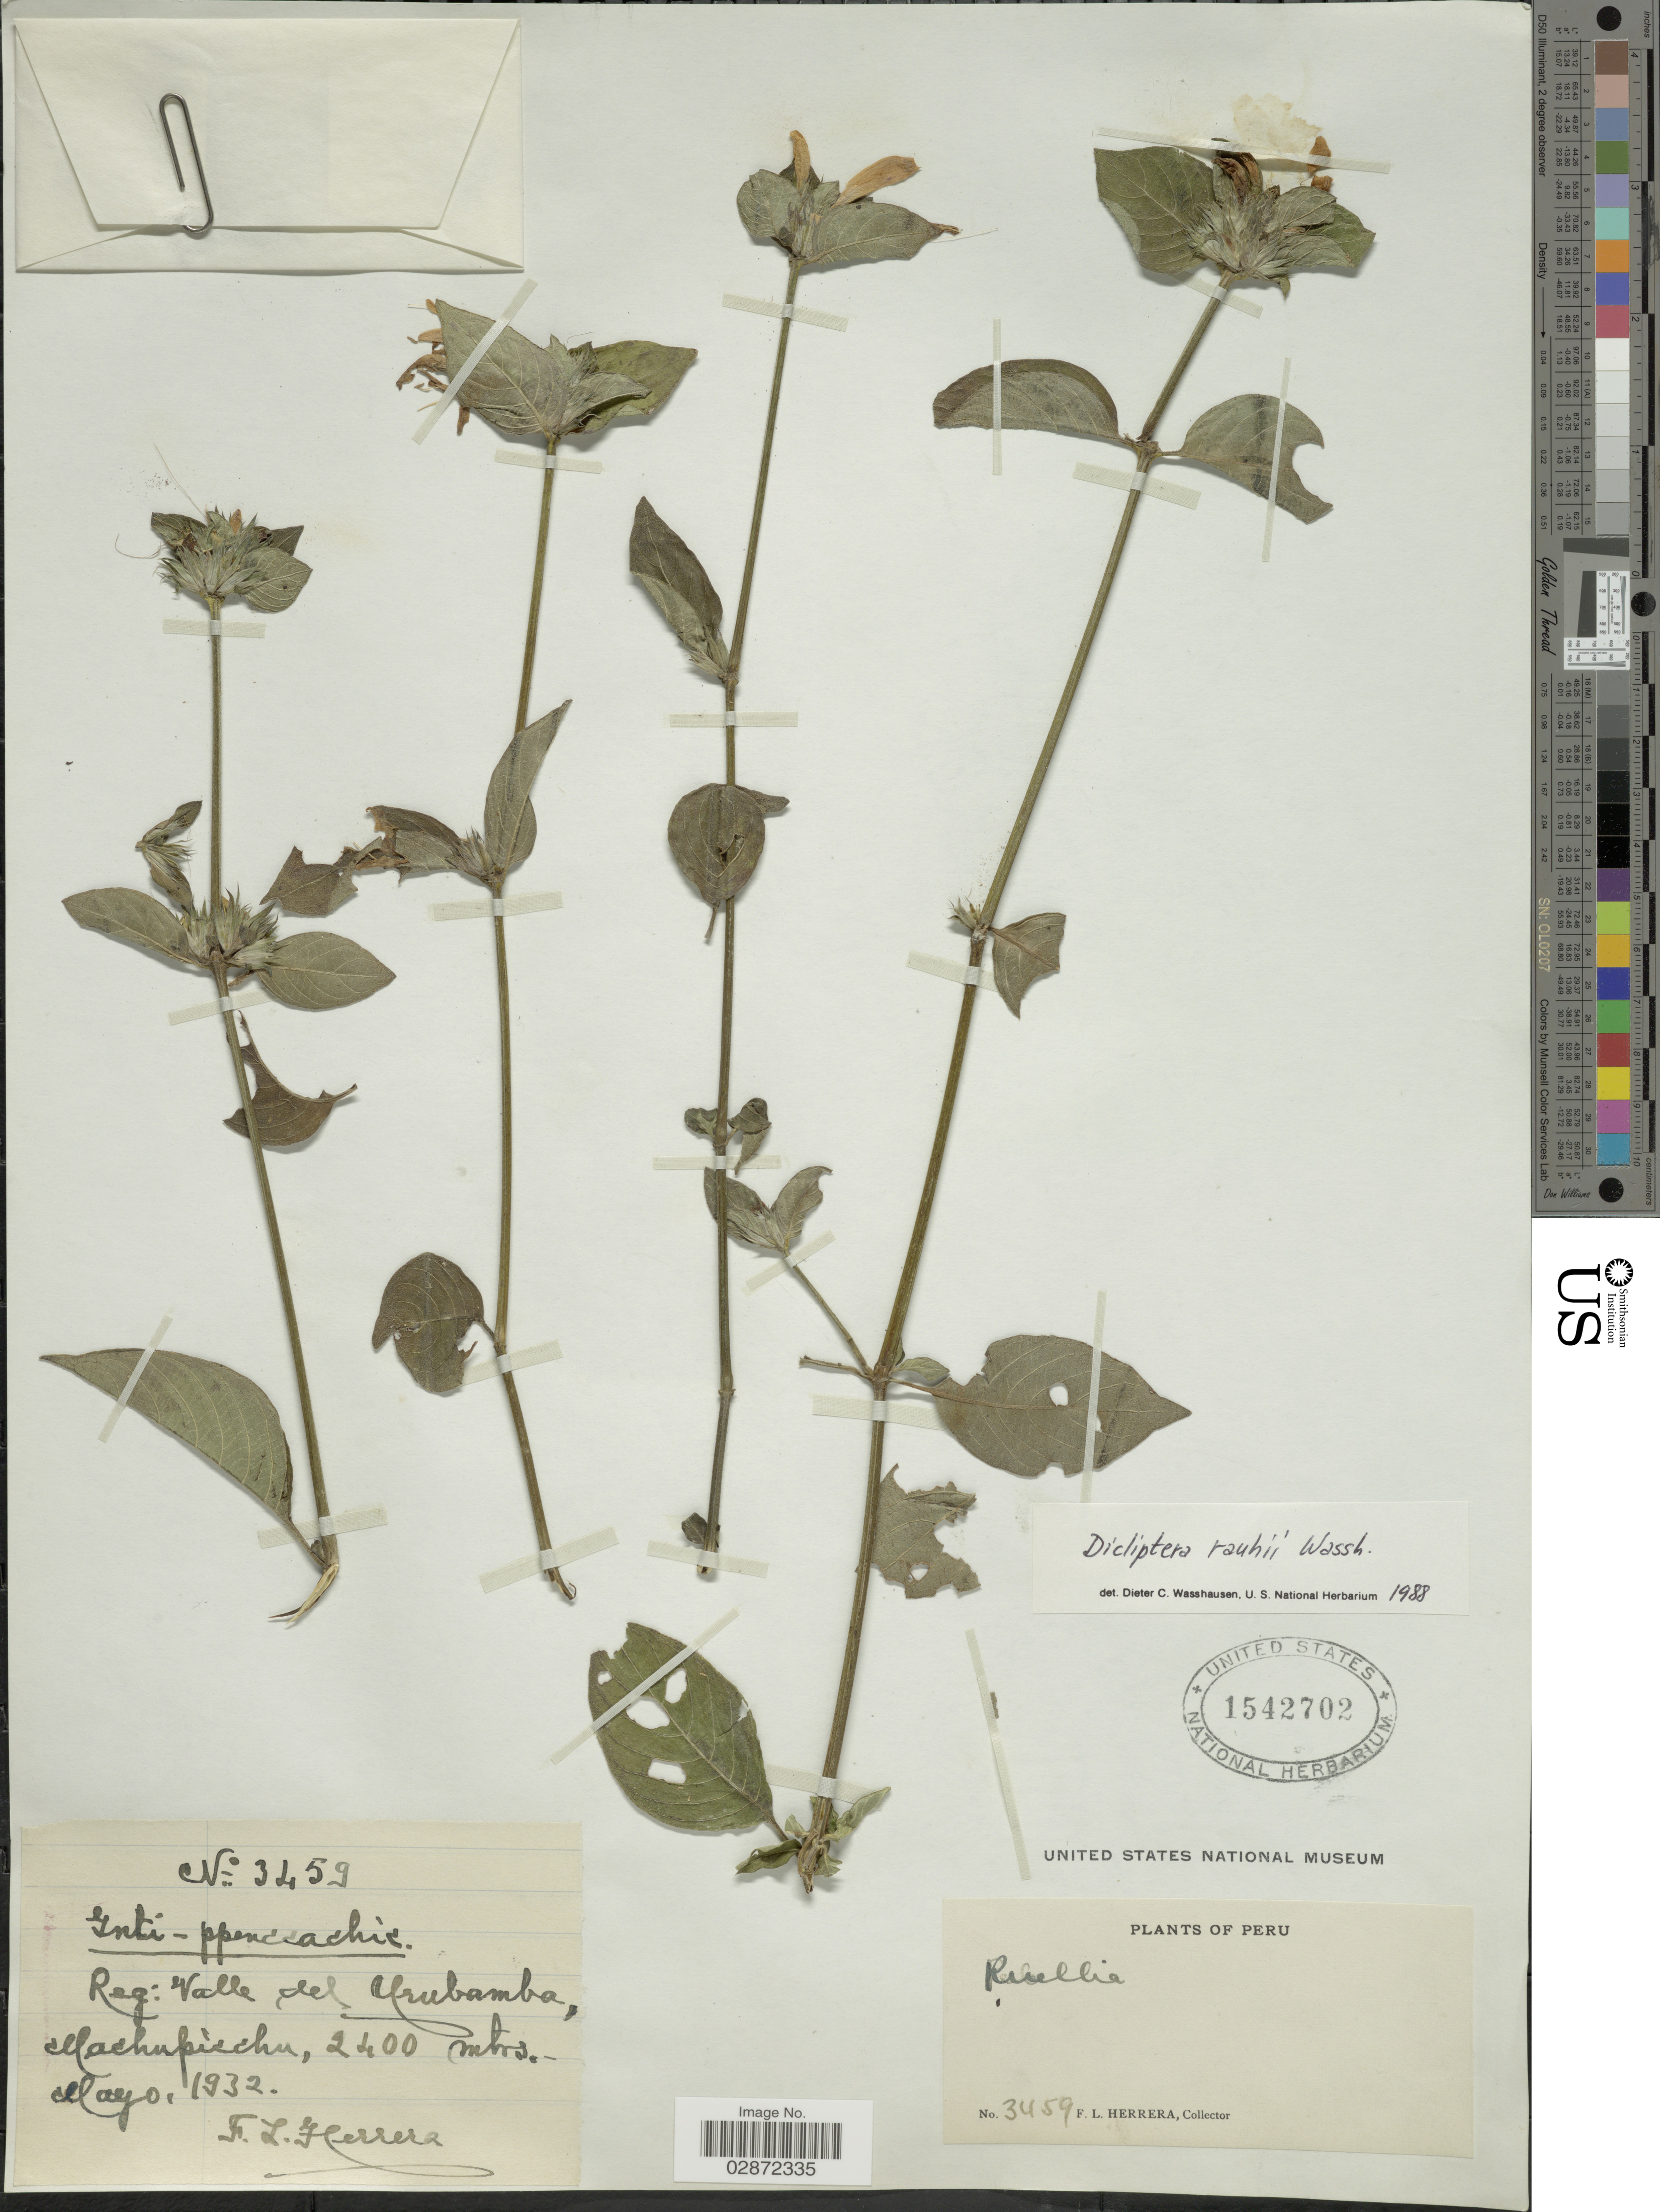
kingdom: Plantae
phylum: Tracheophyta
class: Magnoliopsida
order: Lamiales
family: Acanthaceae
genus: Dicliptera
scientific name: Dicliptera squarrosa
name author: Nees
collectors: F. L. Herrera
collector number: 3459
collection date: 1932-05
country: Peru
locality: Reg: Valle del Urubamba, Machupicchu.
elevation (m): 2400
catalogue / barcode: US 1542702